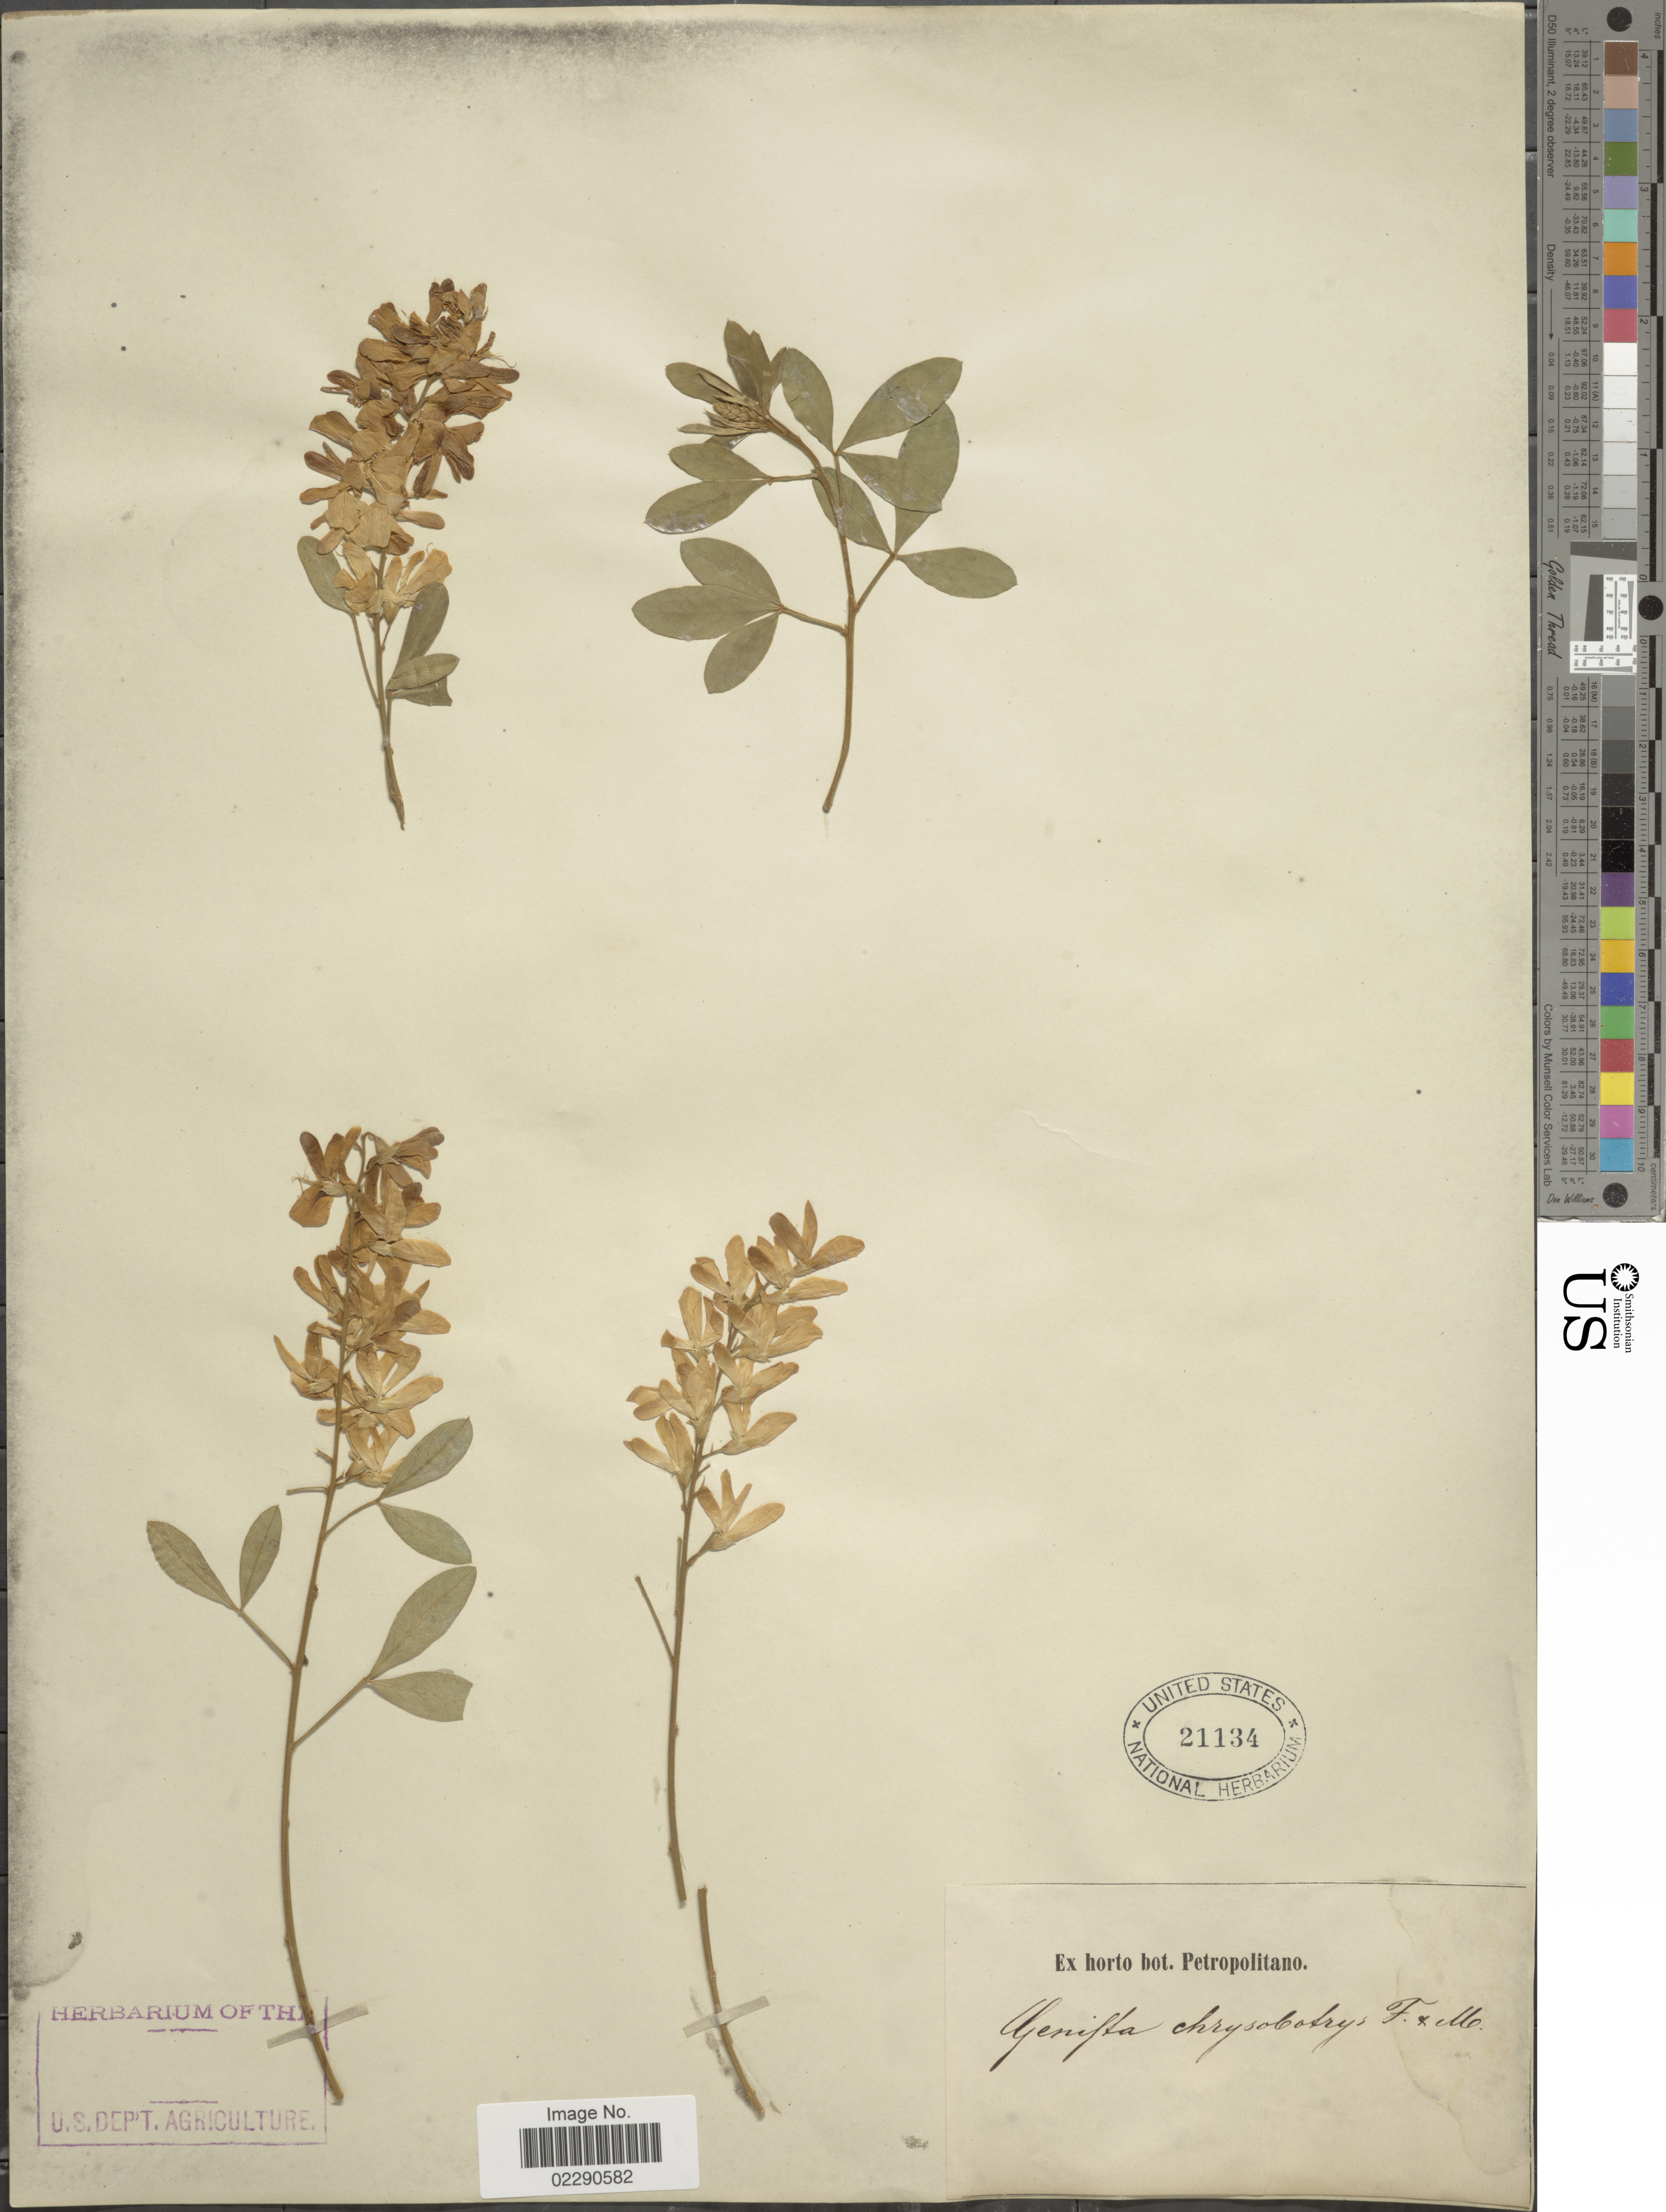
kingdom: Plantae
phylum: Tracheophyta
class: Magnoliopsida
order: Fabales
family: Fabaceae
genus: Genista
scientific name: Genista x spachiana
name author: Webb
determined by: Strong, Mark T., (BOT), Smithsonian Institution - National Museum of Natural History (UNITED STATES)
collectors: ex Horto Bot. Petropolitano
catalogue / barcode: US 21134